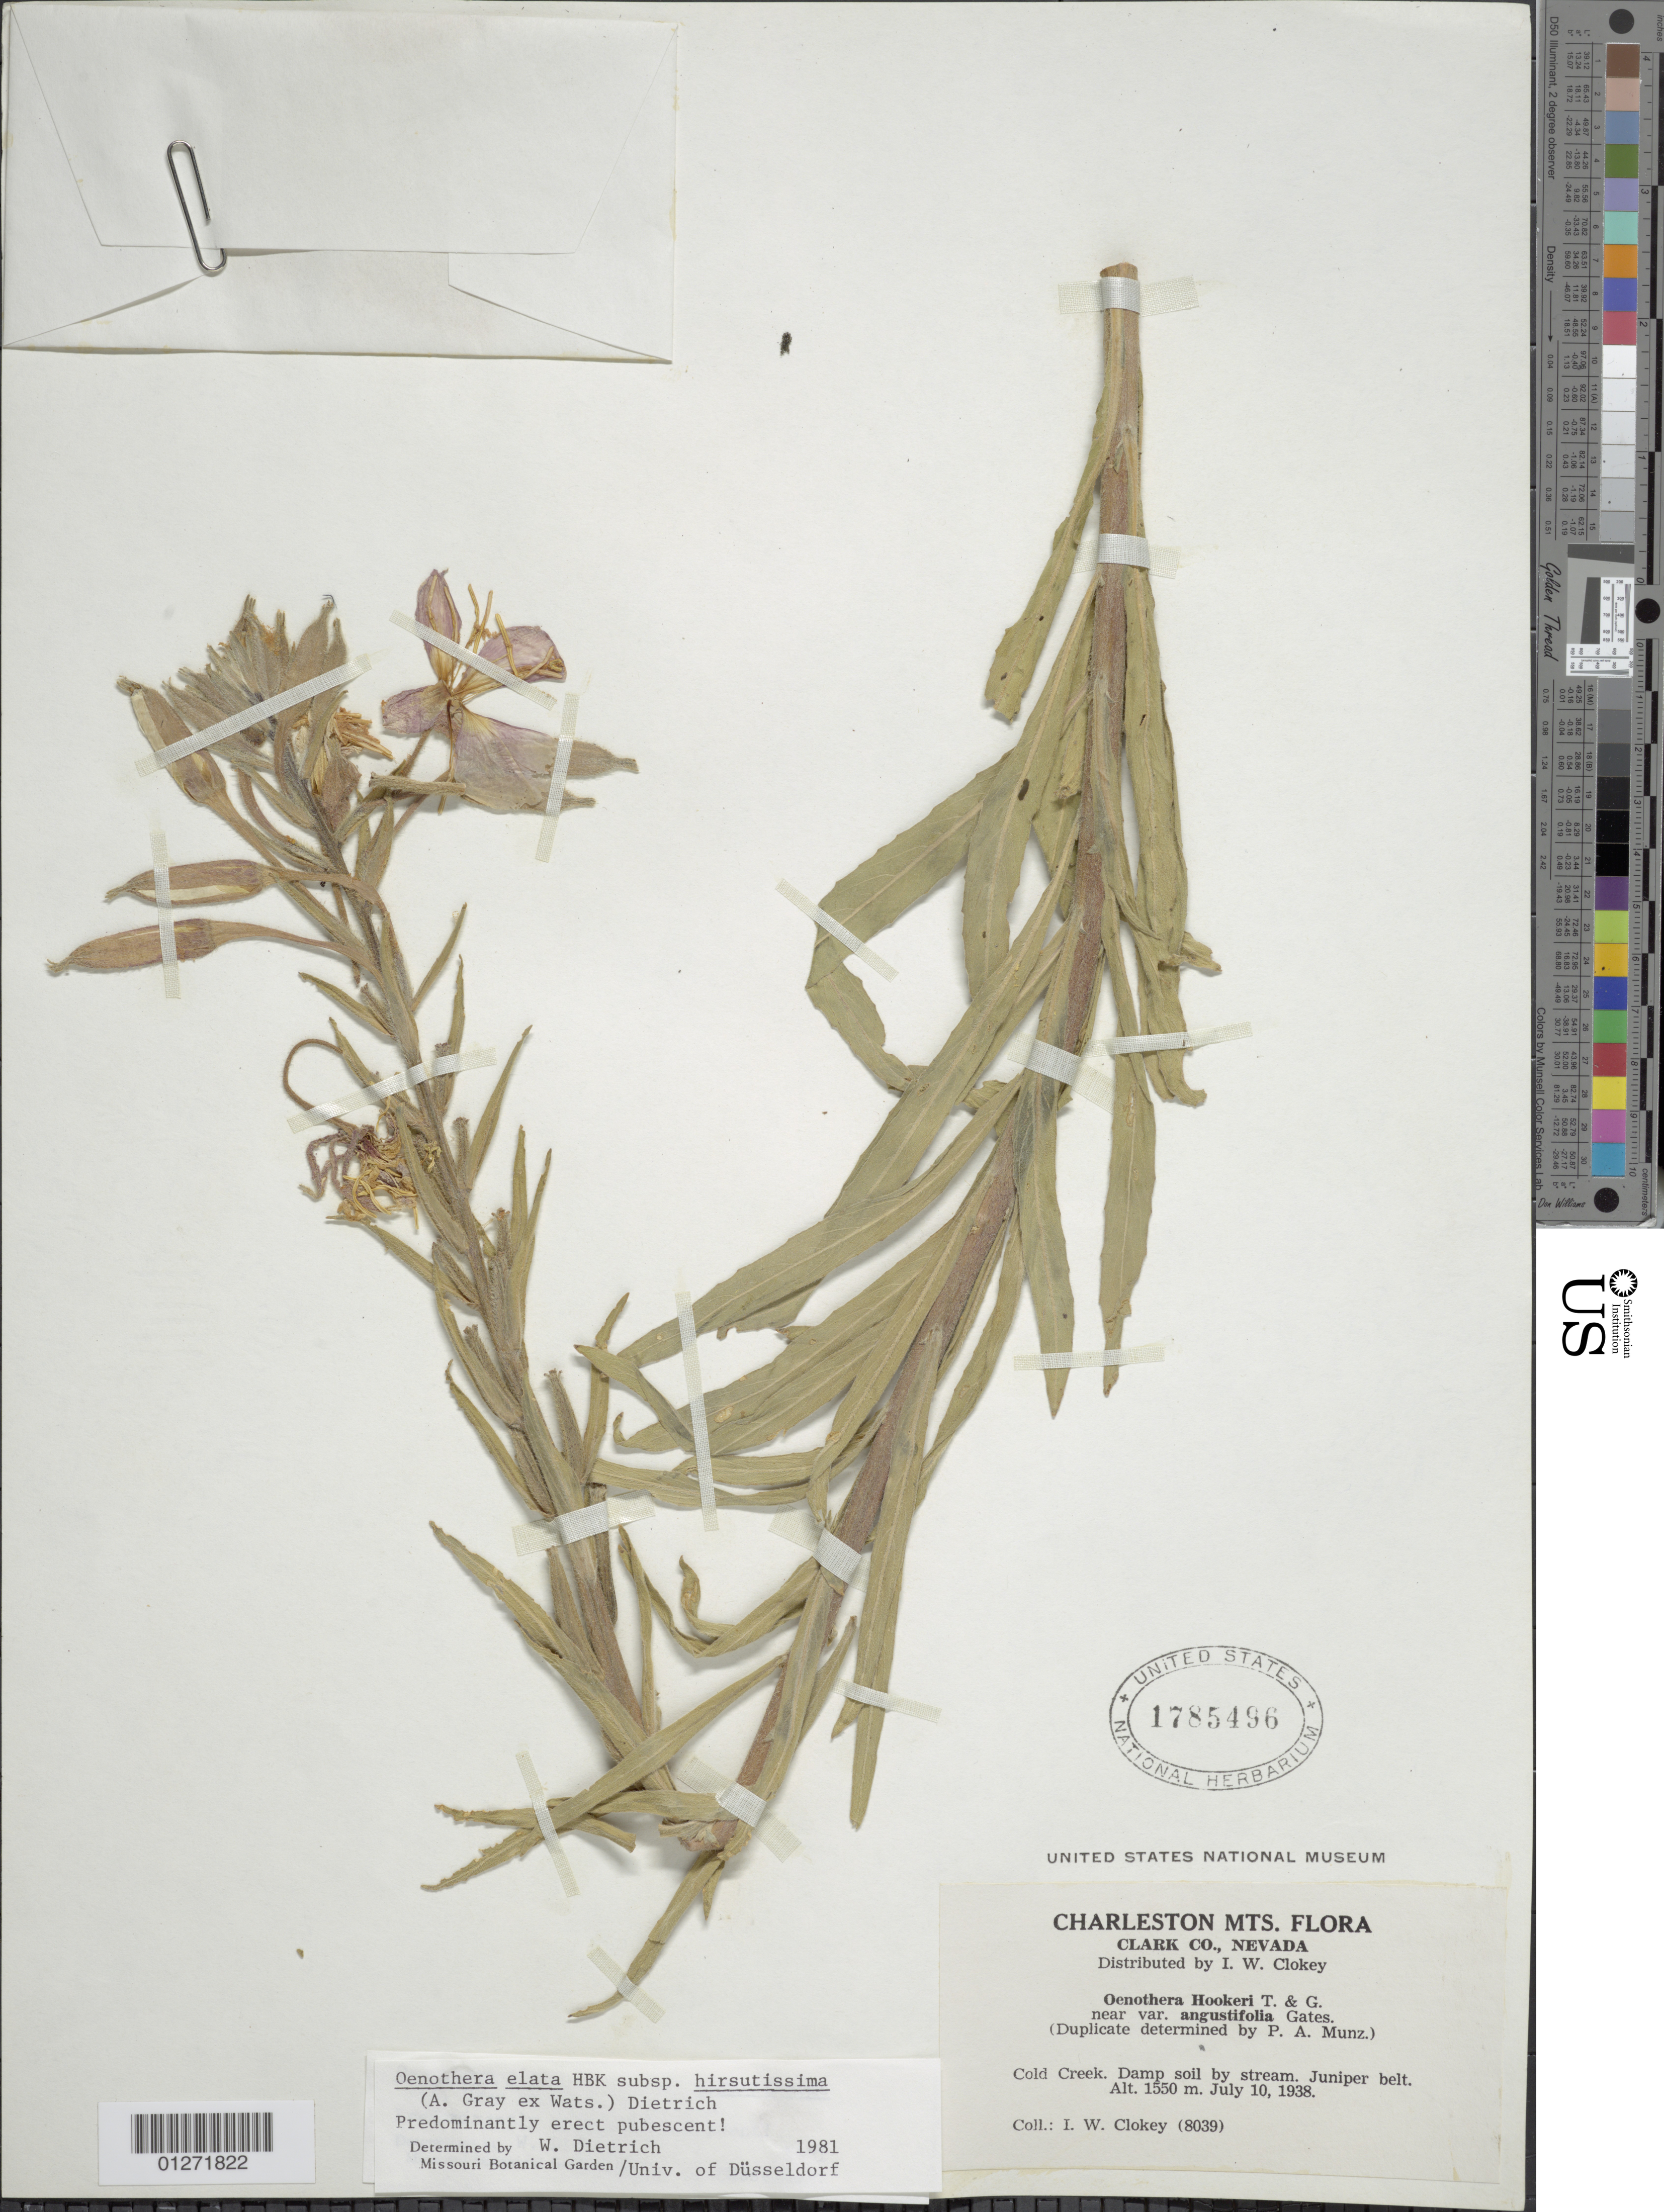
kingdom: Plantae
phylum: Tracheophyta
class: Magnoliopsida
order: Myrtales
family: Onagraceae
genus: Oenothera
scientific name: Oenothera elata subsp. hirsutissima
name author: (A. Gray ex S. Watson) W. Dietr.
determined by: Dietrich, W.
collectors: I. W. Clokey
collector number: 8039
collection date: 1938-07-10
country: United States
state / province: Nevada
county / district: Clark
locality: Charleston Mts., Cold Creek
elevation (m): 1550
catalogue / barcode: US 1785496